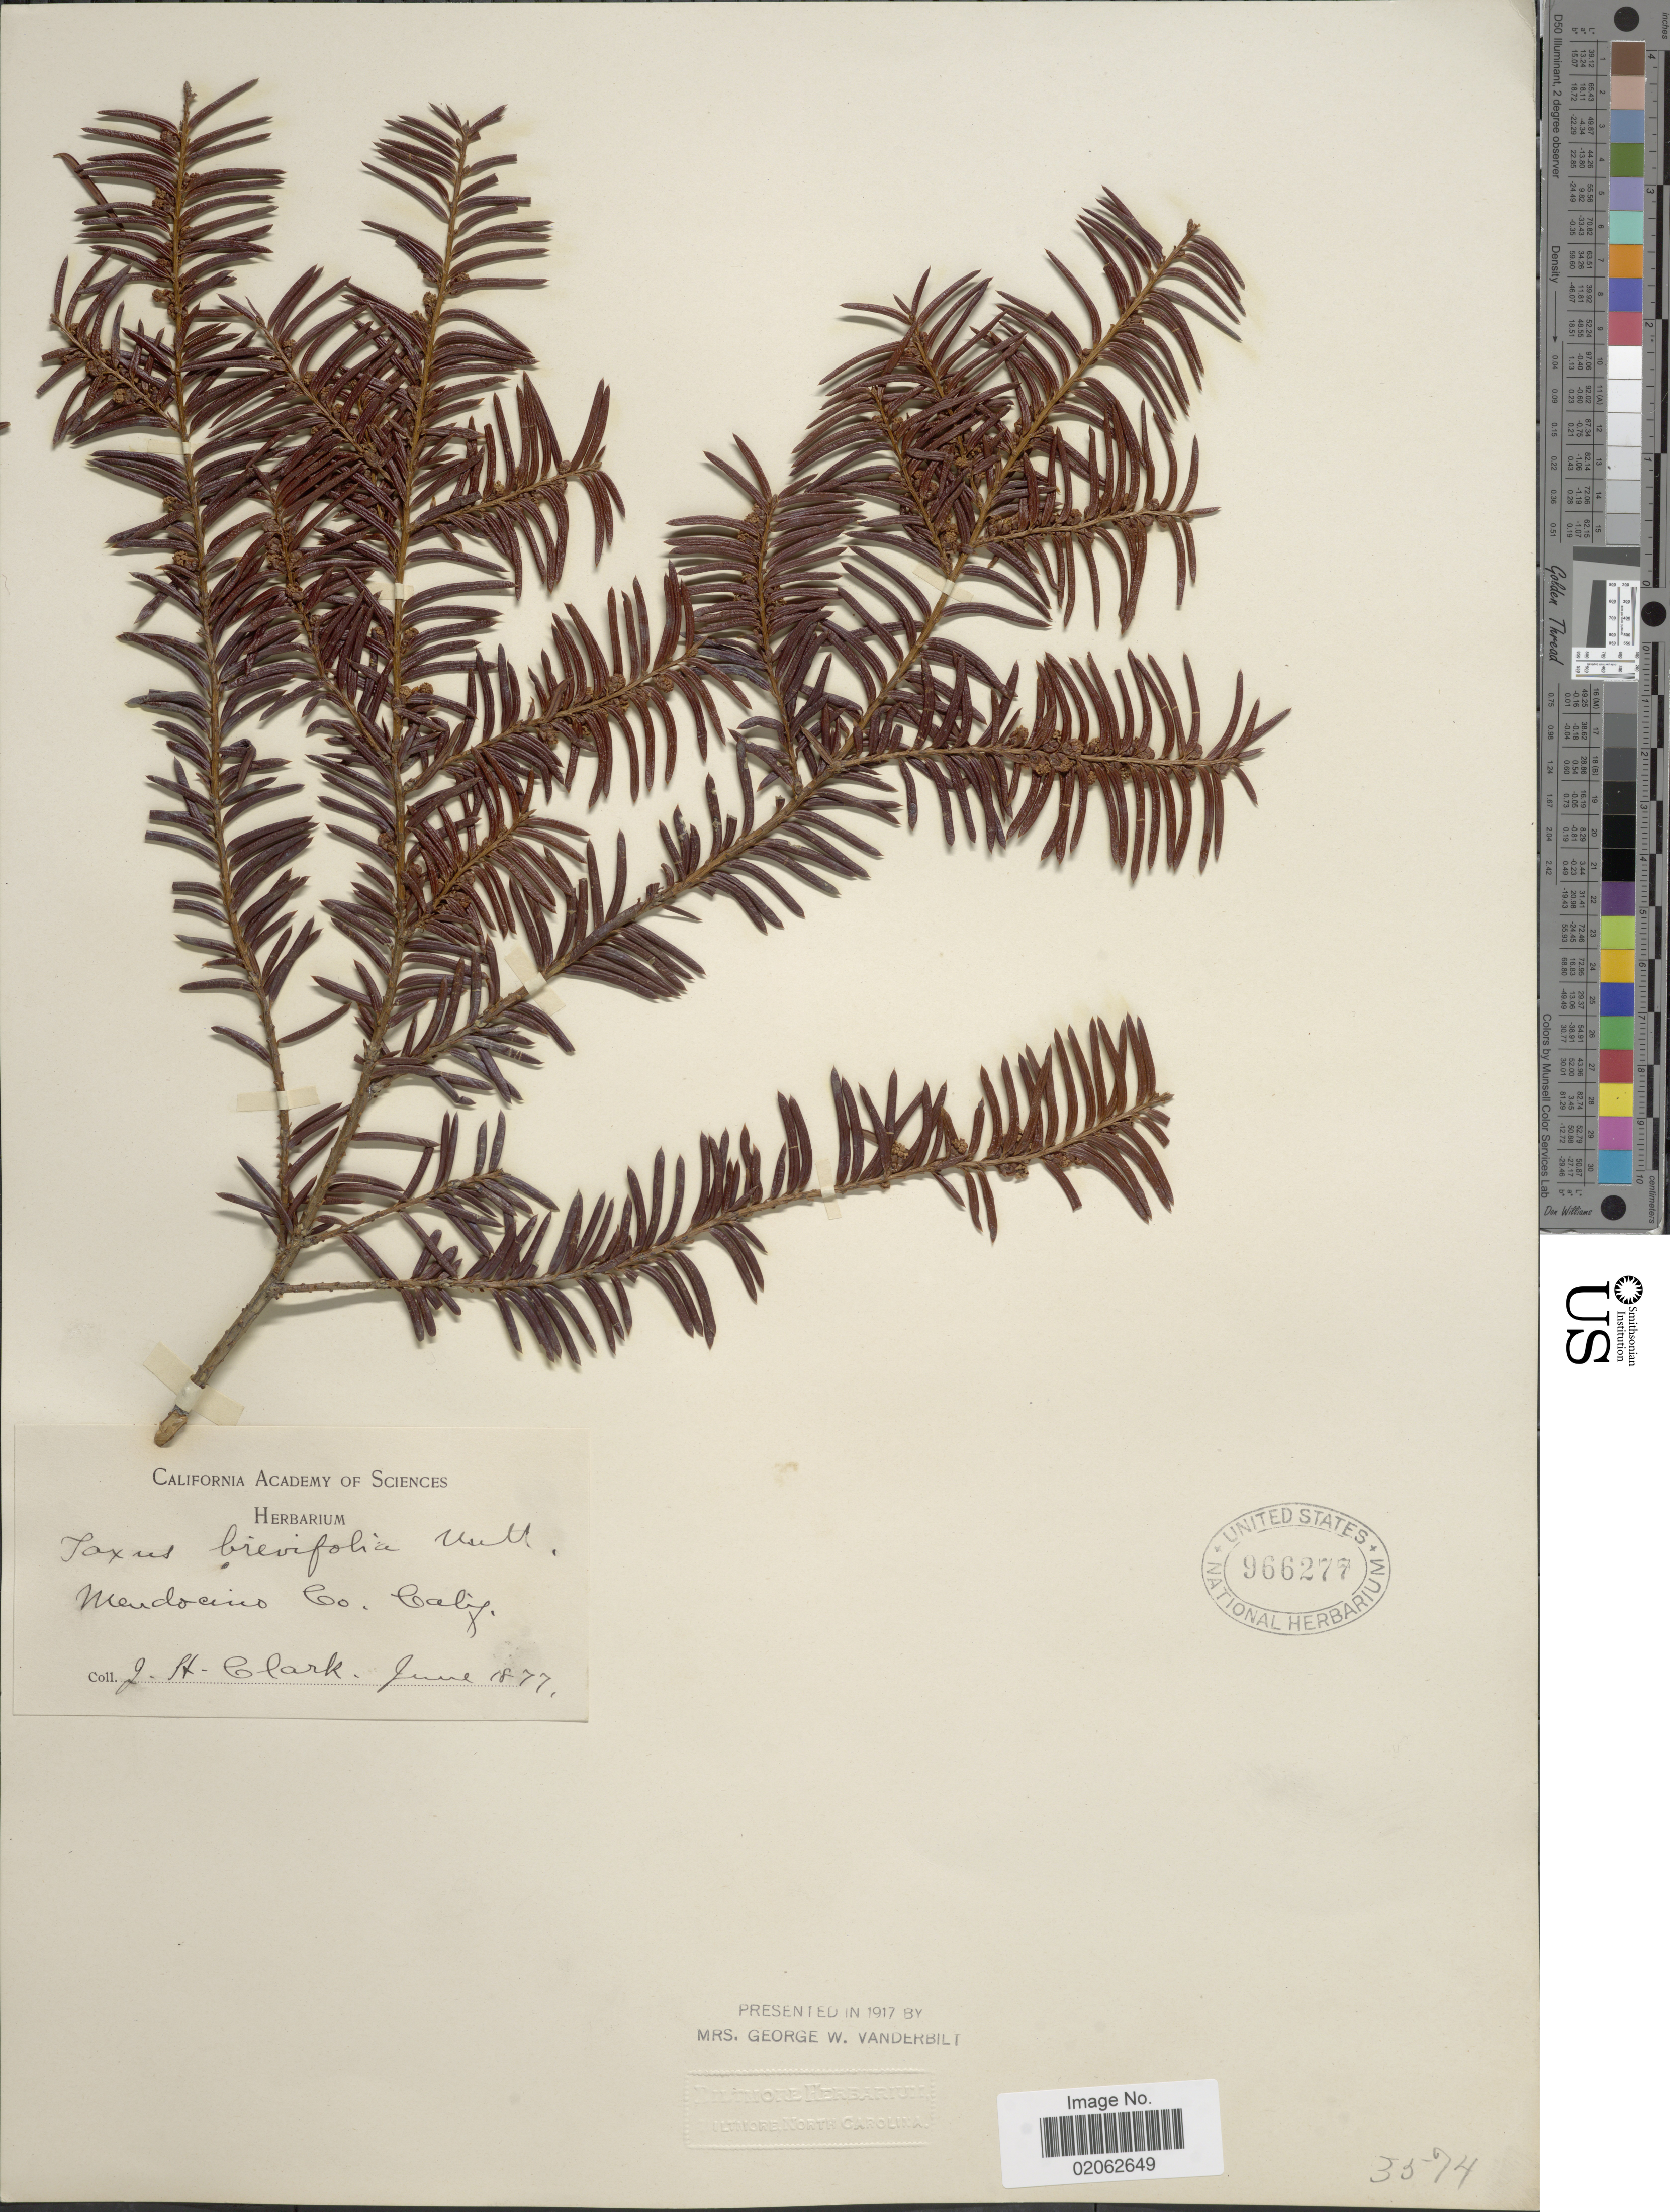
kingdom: Plantae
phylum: Tracheophyta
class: Pinopsida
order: Pinales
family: Taxaceae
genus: Taxus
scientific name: Taxus brevifolia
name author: Nutt.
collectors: J. L. Clark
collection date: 1877-06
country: United States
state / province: California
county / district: Mendocino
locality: Mendocino Co., Calif.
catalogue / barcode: US 966277